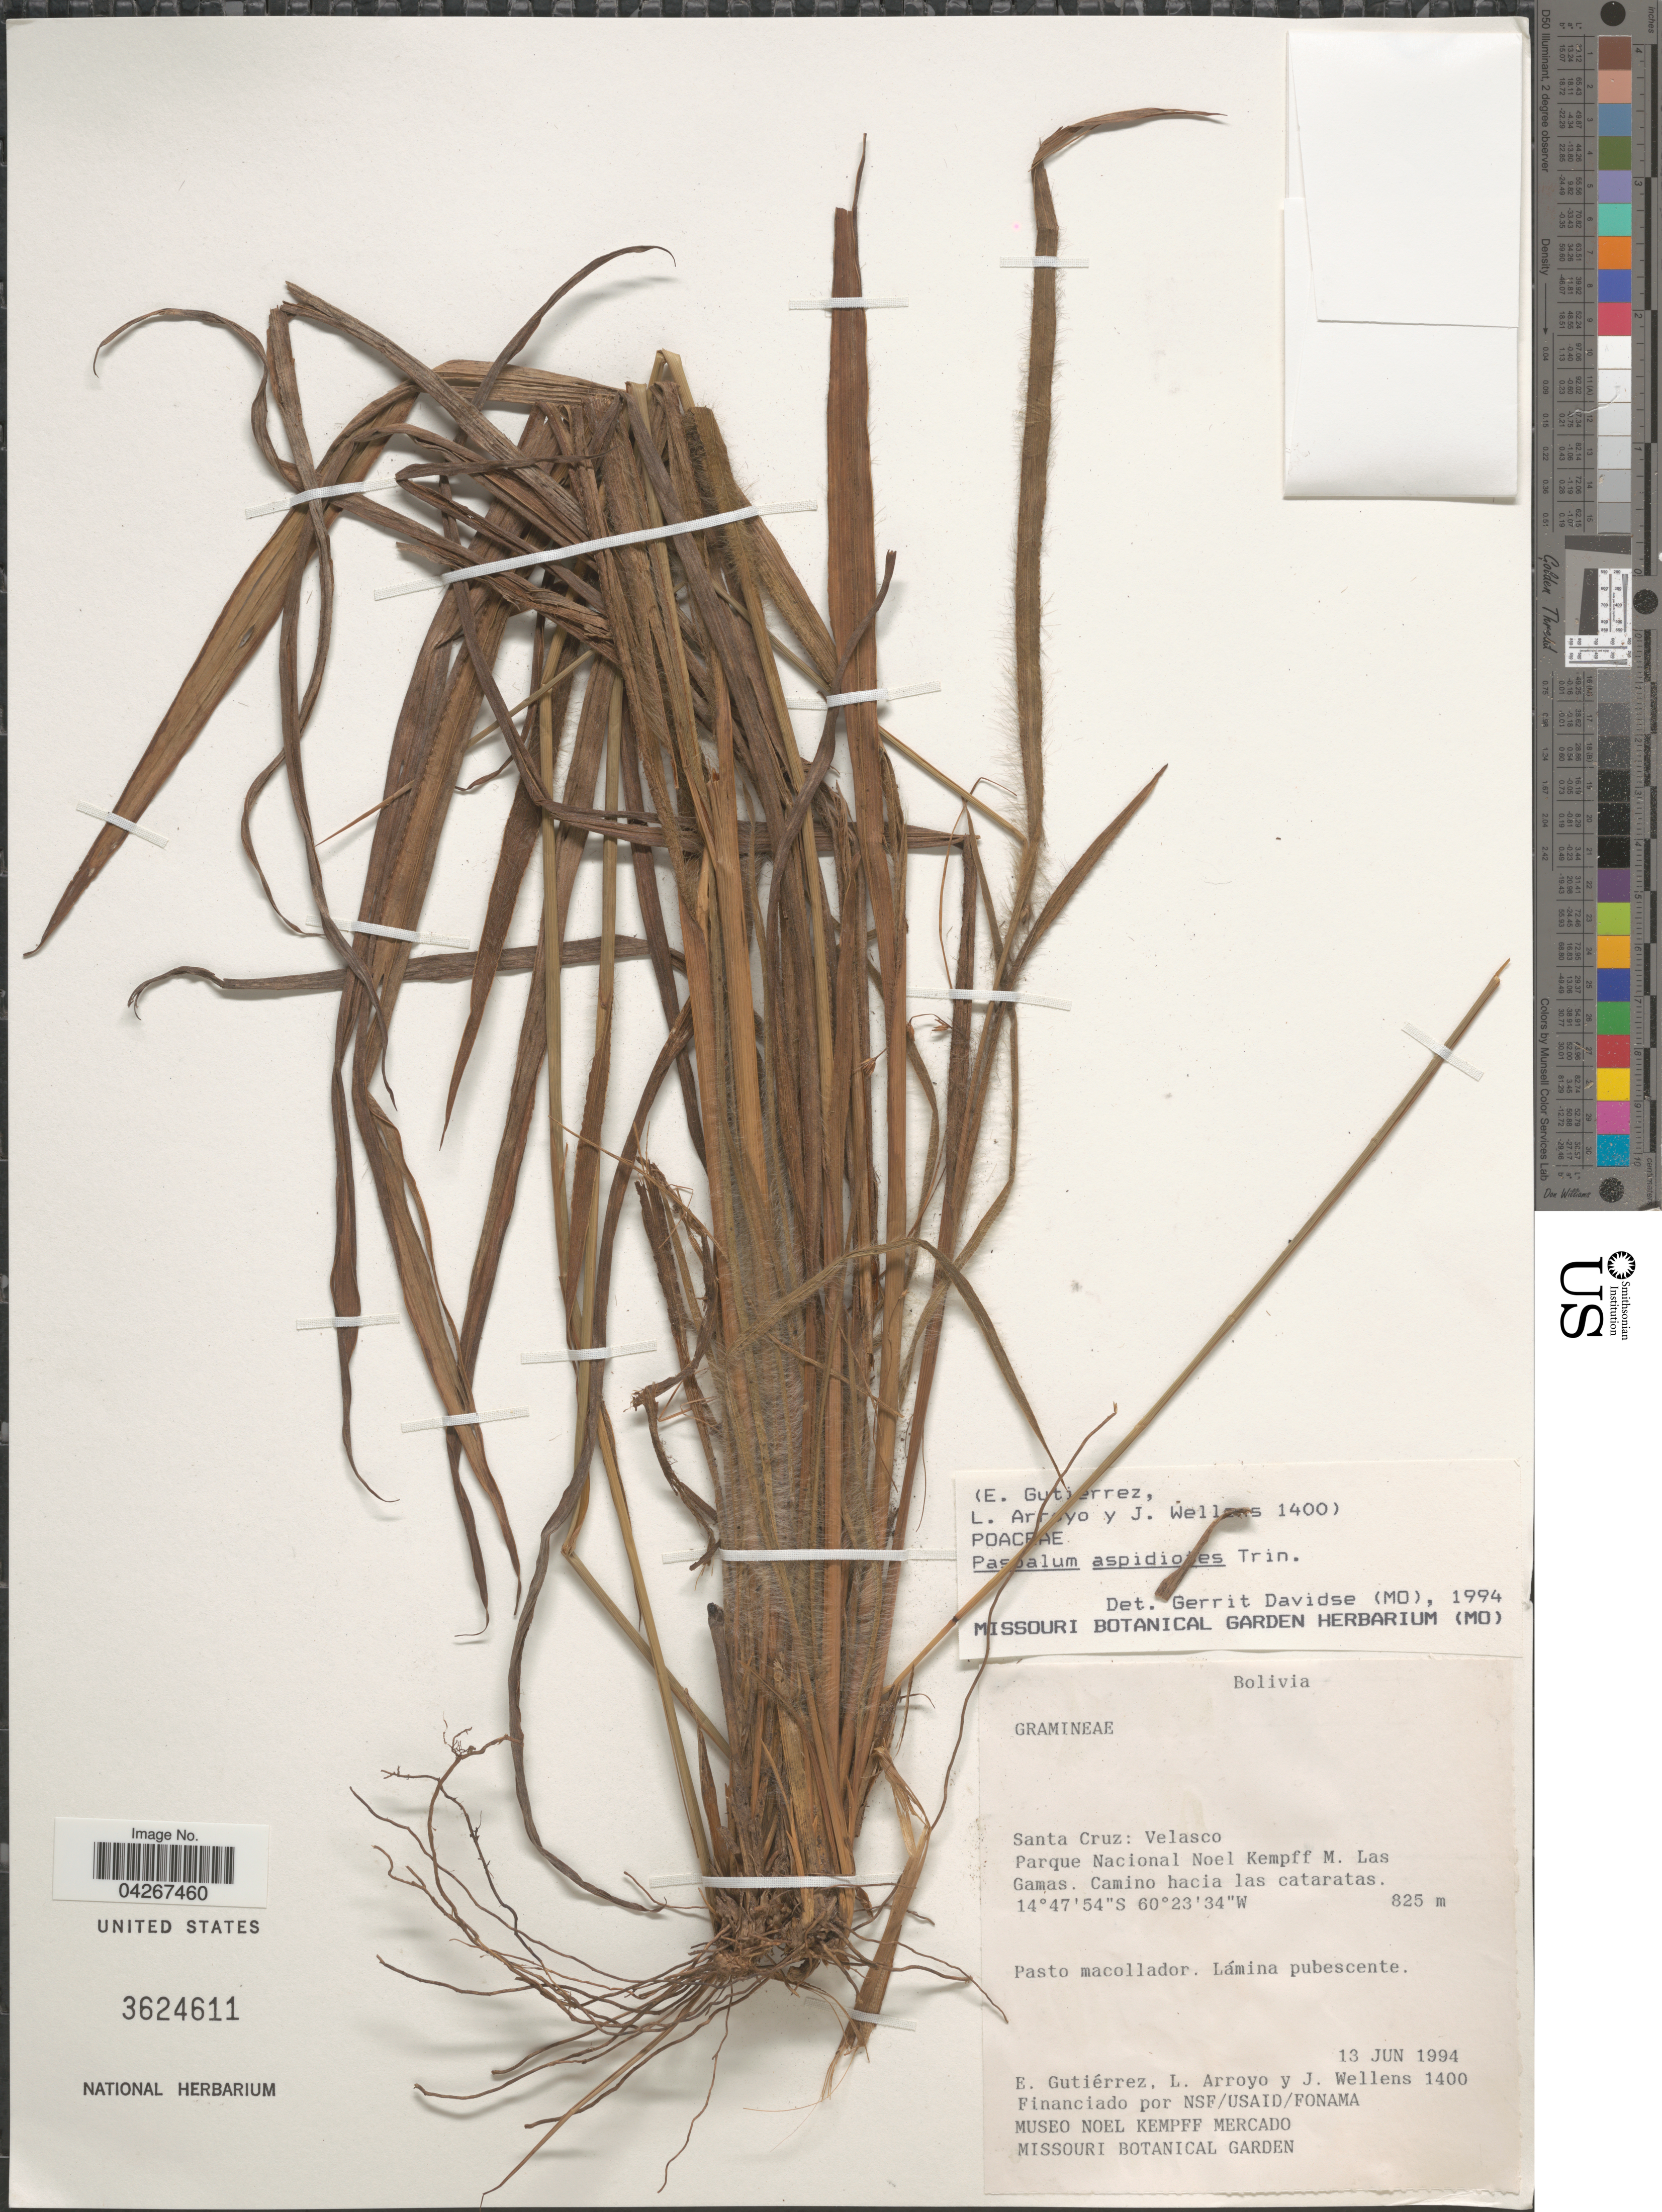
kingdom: Plantae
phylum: Tracheophyta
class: Liliopsida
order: Poales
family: Poaceae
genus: Paspalum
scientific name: Paspalum aspidiotes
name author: Trin.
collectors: E. Gutiérrez, L. Arroyo & J. Wellens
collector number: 1400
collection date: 1994-06-13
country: Bolivia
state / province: Santa Cruz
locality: Velasco. Parque Nacional Noel Kempff M. Las Gamas. Camino hacia las cataratas.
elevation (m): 825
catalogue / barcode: US 3624611